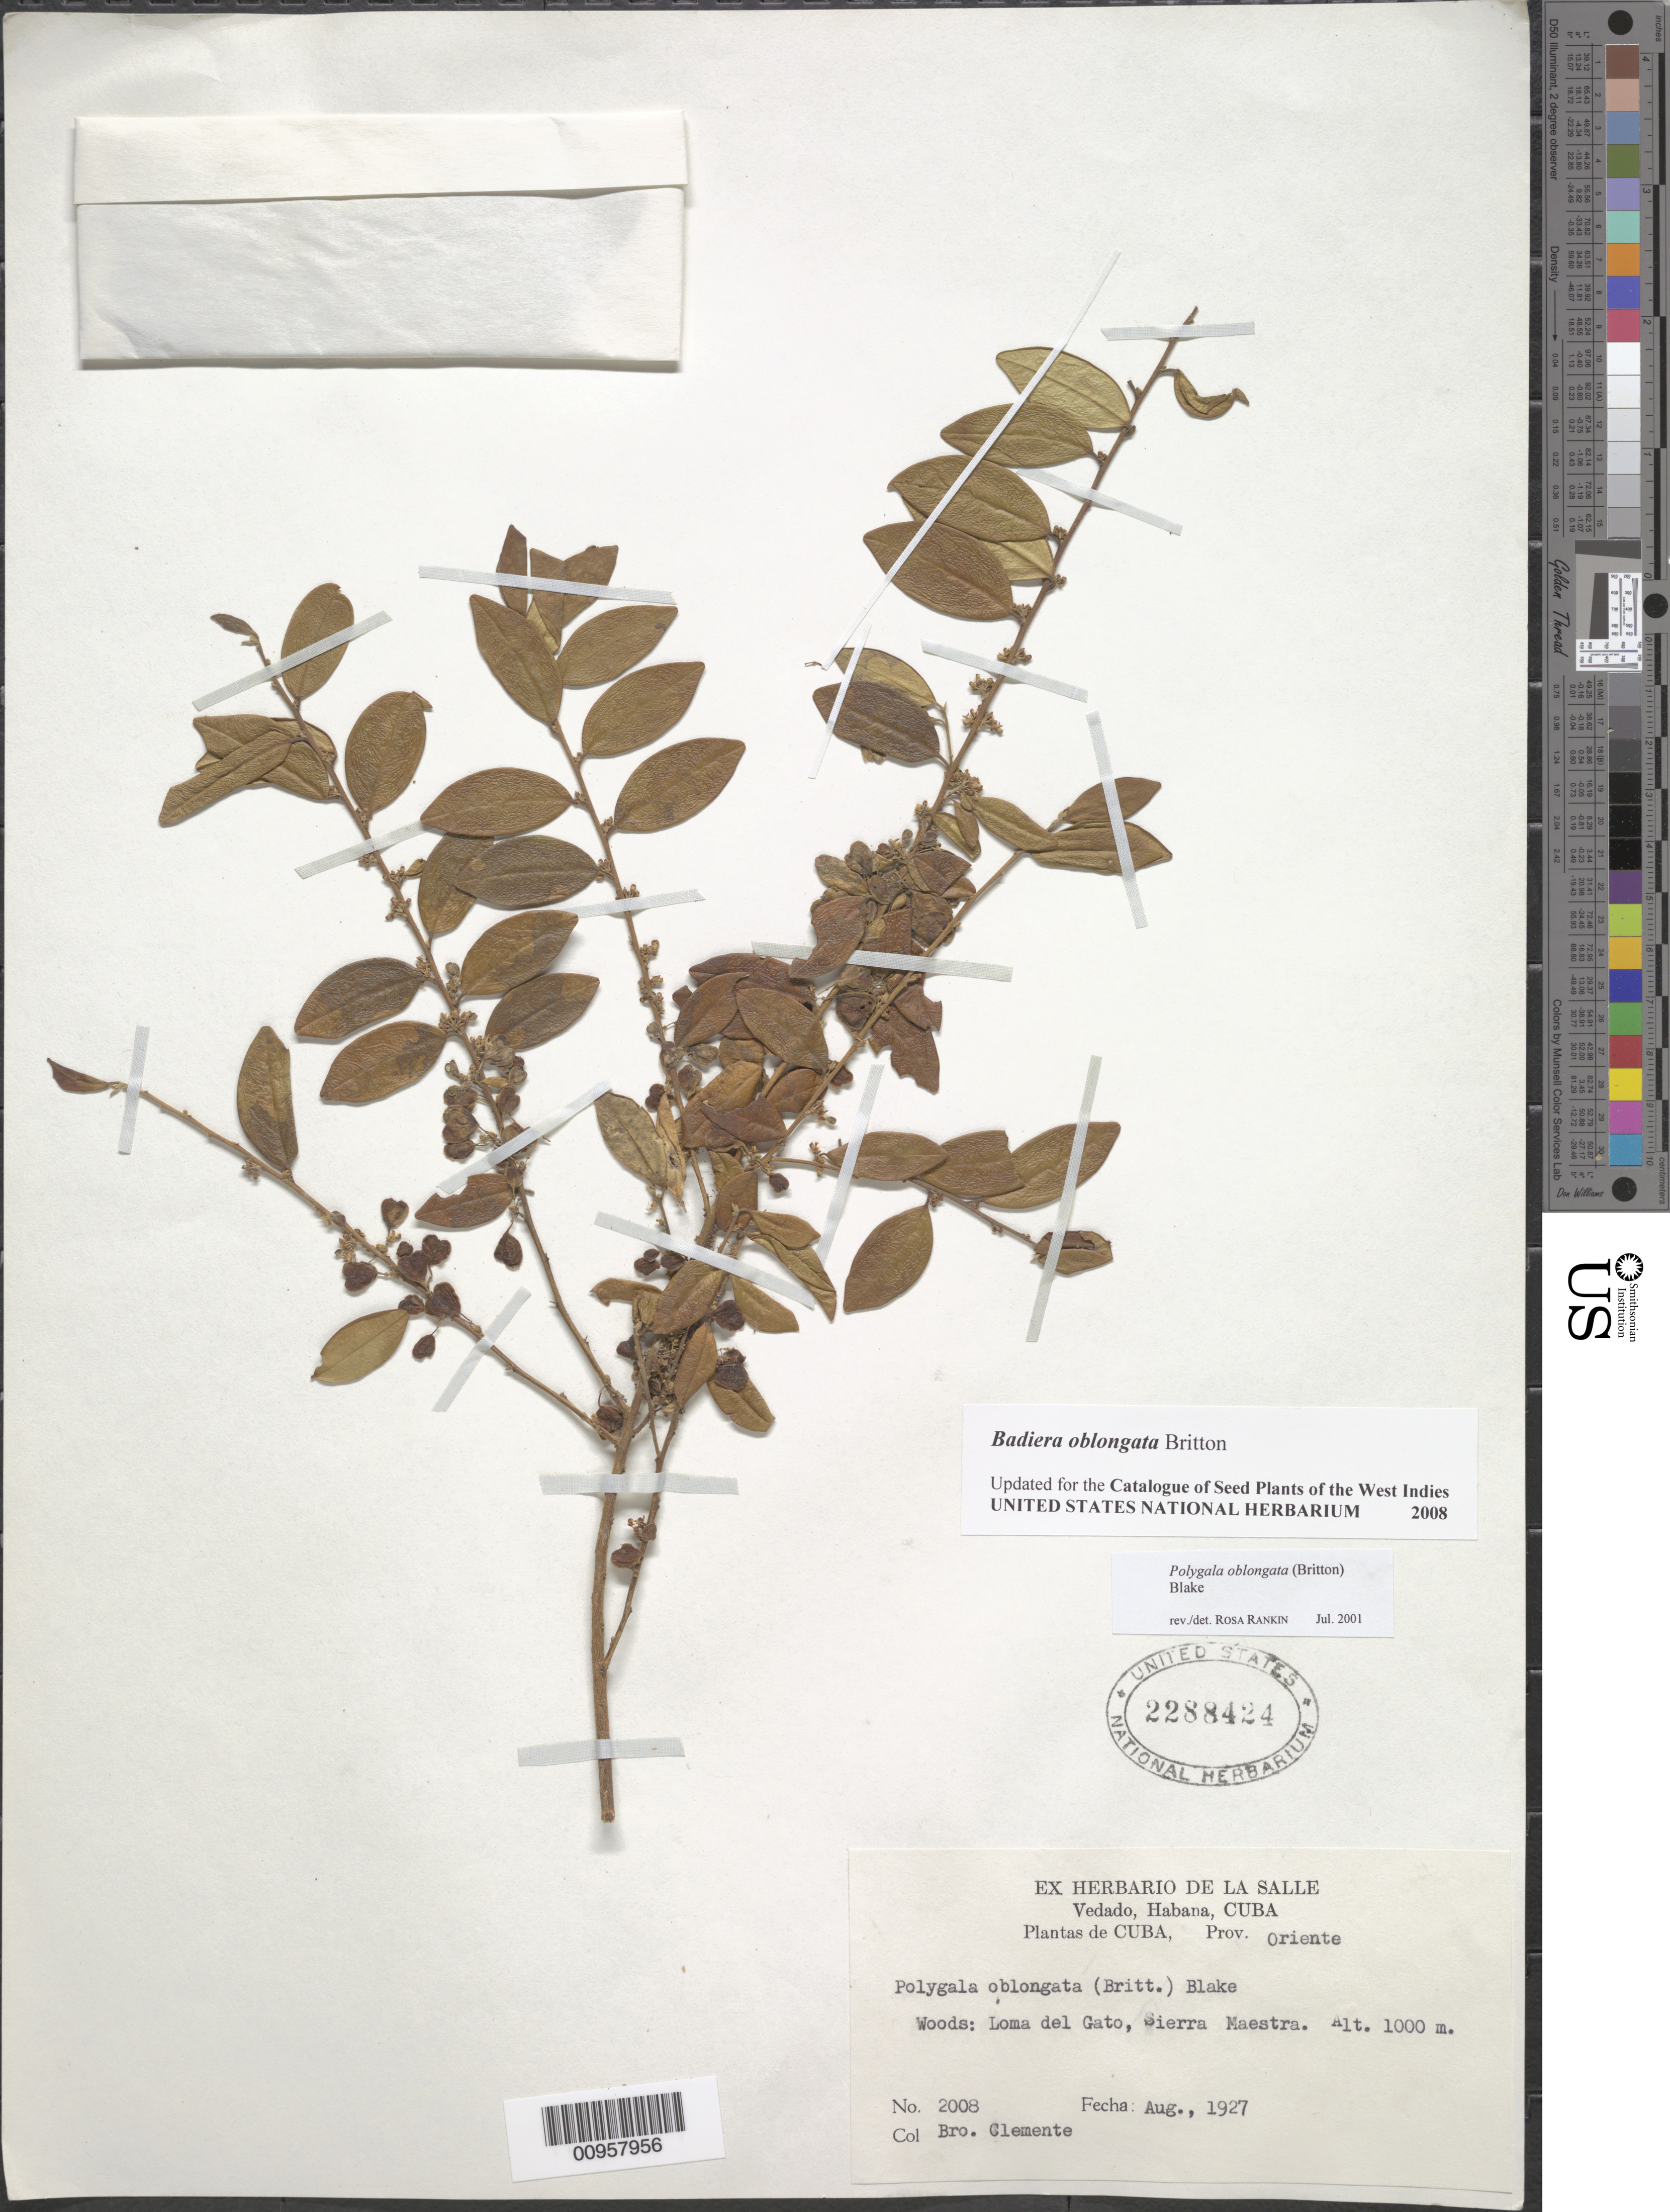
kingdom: Plantae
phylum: Tracheophyta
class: Magnoliopsida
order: Fabales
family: Polygalaceae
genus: Badiera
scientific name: Badiera oblongata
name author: Britton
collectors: Bro. Clemente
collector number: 2008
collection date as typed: Aug 1927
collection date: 1927-08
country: Cuba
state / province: Oriente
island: Cuba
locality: Loma del Gato, Sierra Maestra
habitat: Woods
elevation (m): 1000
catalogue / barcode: US 2288424